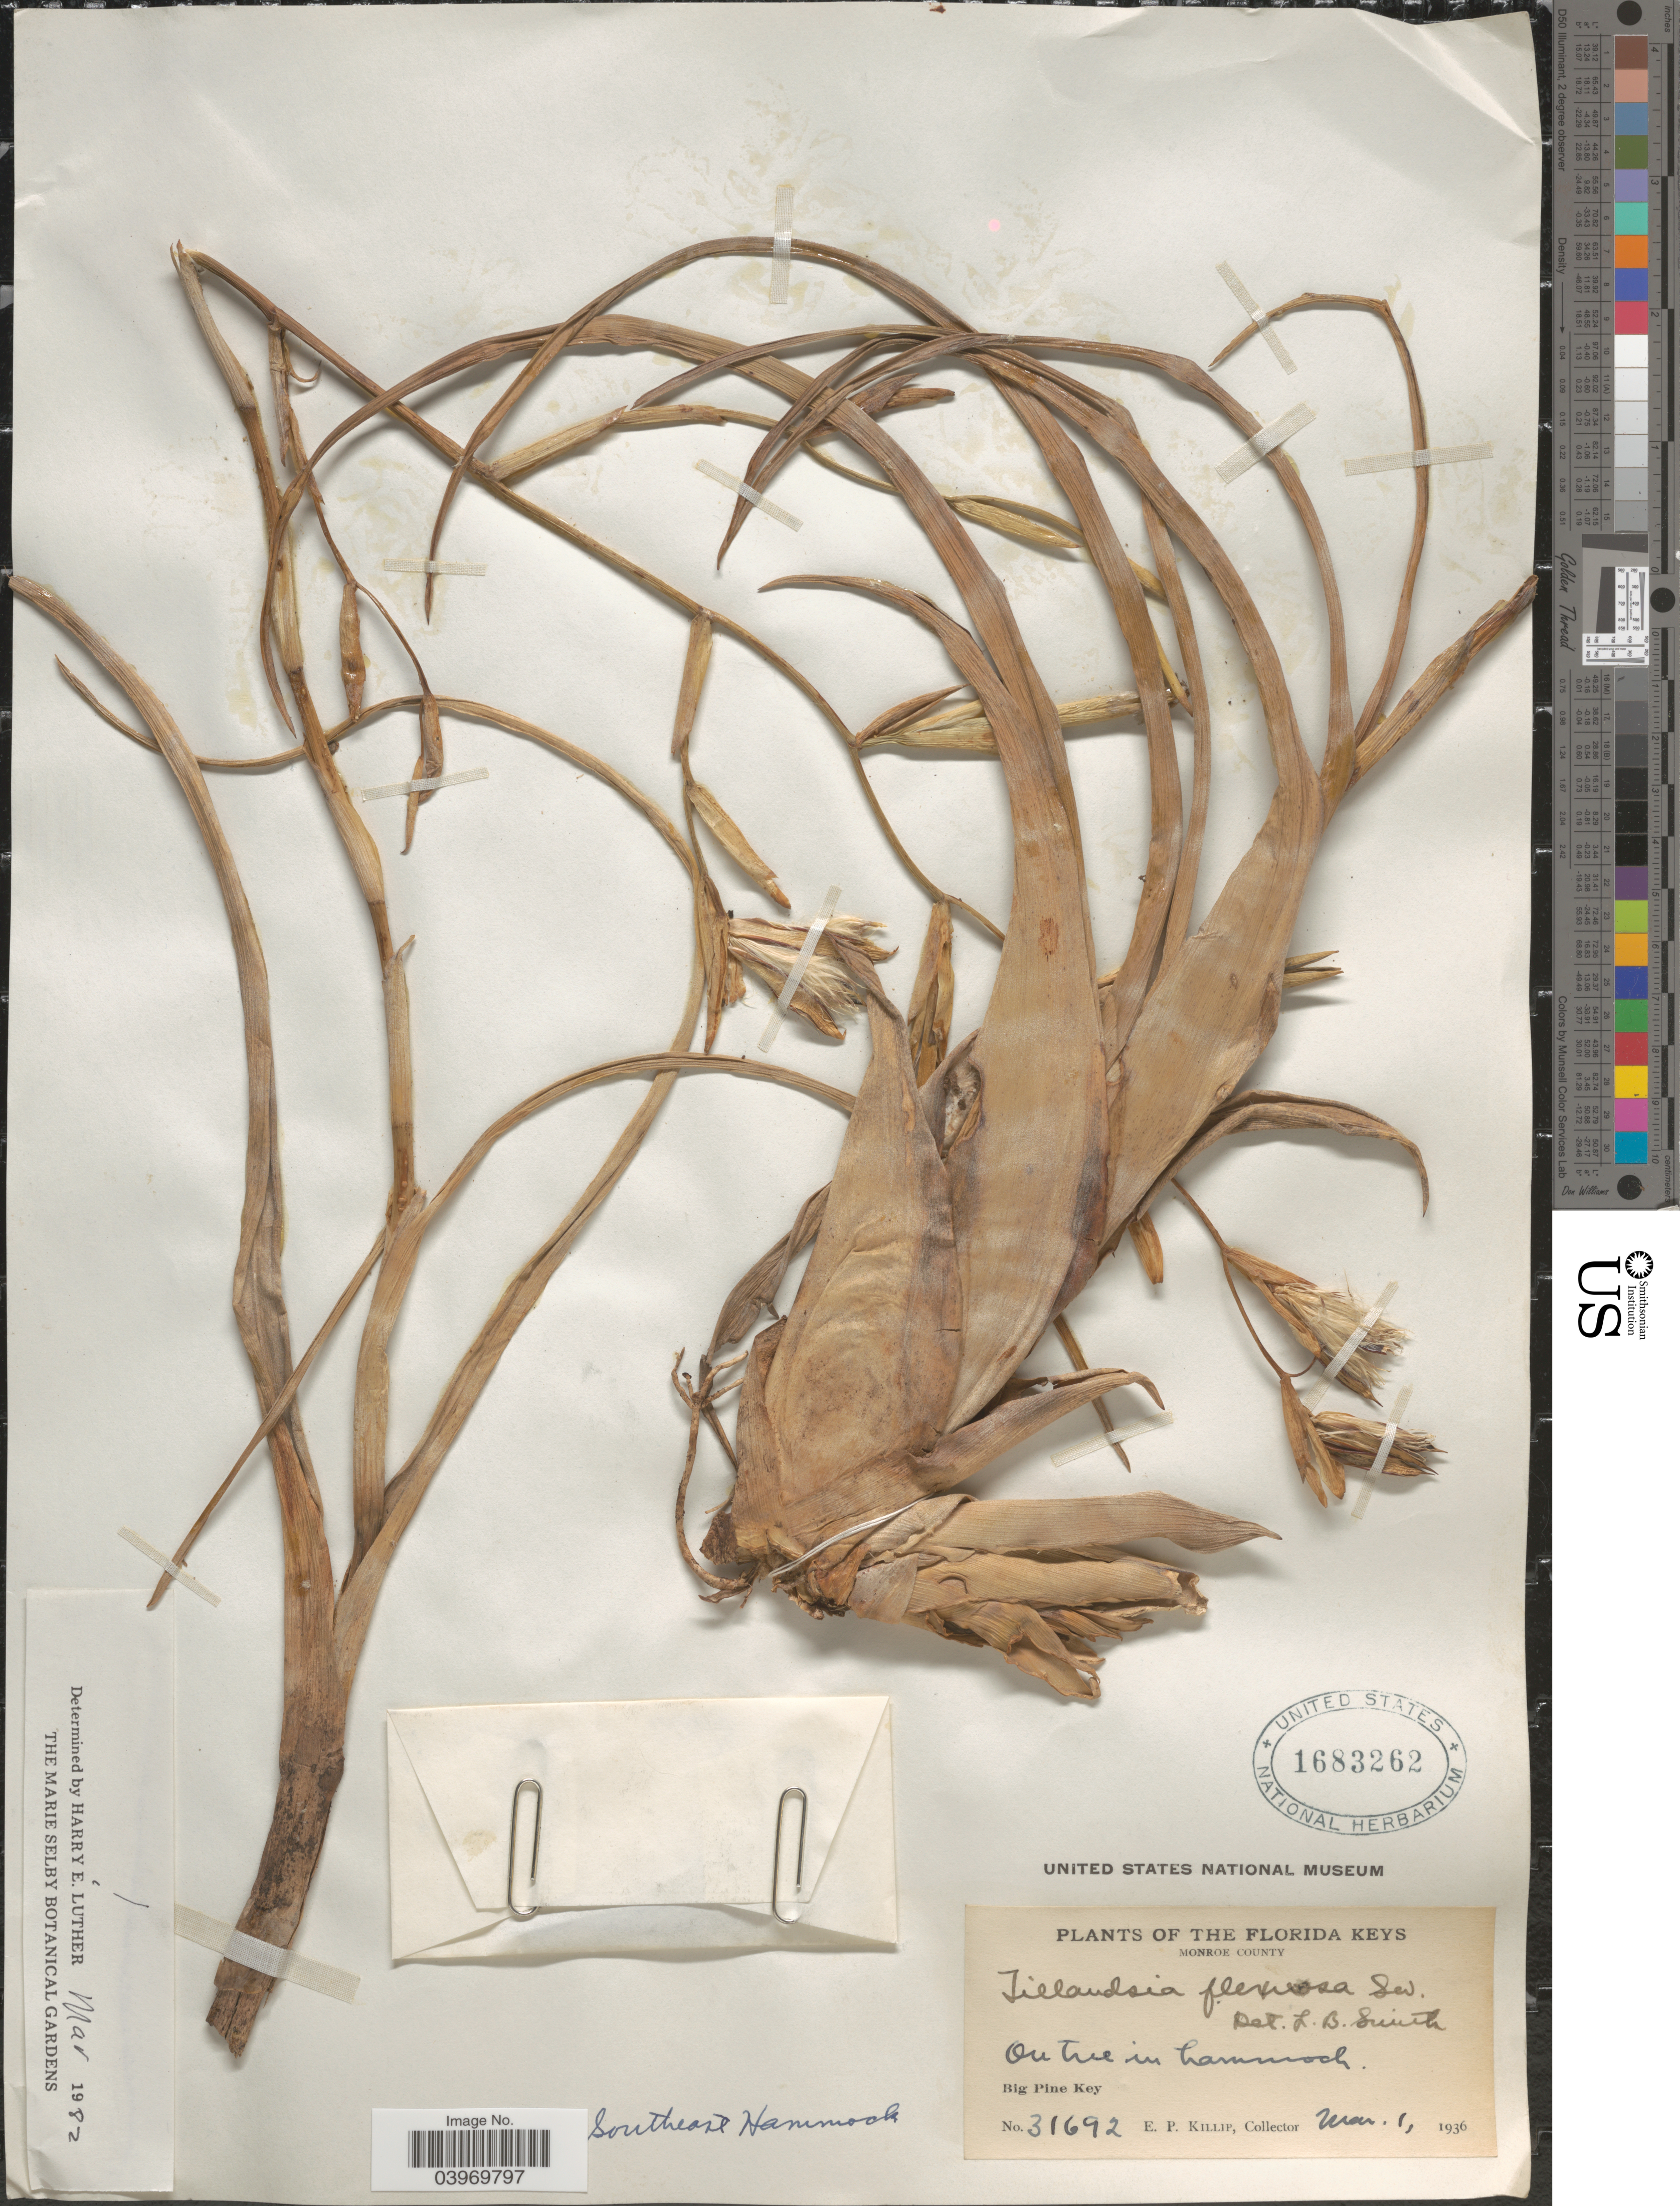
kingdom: Plantae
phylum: Tracheophyta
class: Liliopsida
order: Poales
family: Bromeliaceae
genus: Tillandsia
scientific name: Tillandsia flexuosa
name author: Sw.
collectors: E. P. Killip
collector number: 31692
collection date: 1936-03-01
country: United States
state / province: Florida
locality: The Florida Keys. Monroe County. Big Pine Key.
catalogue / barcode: US 1683262